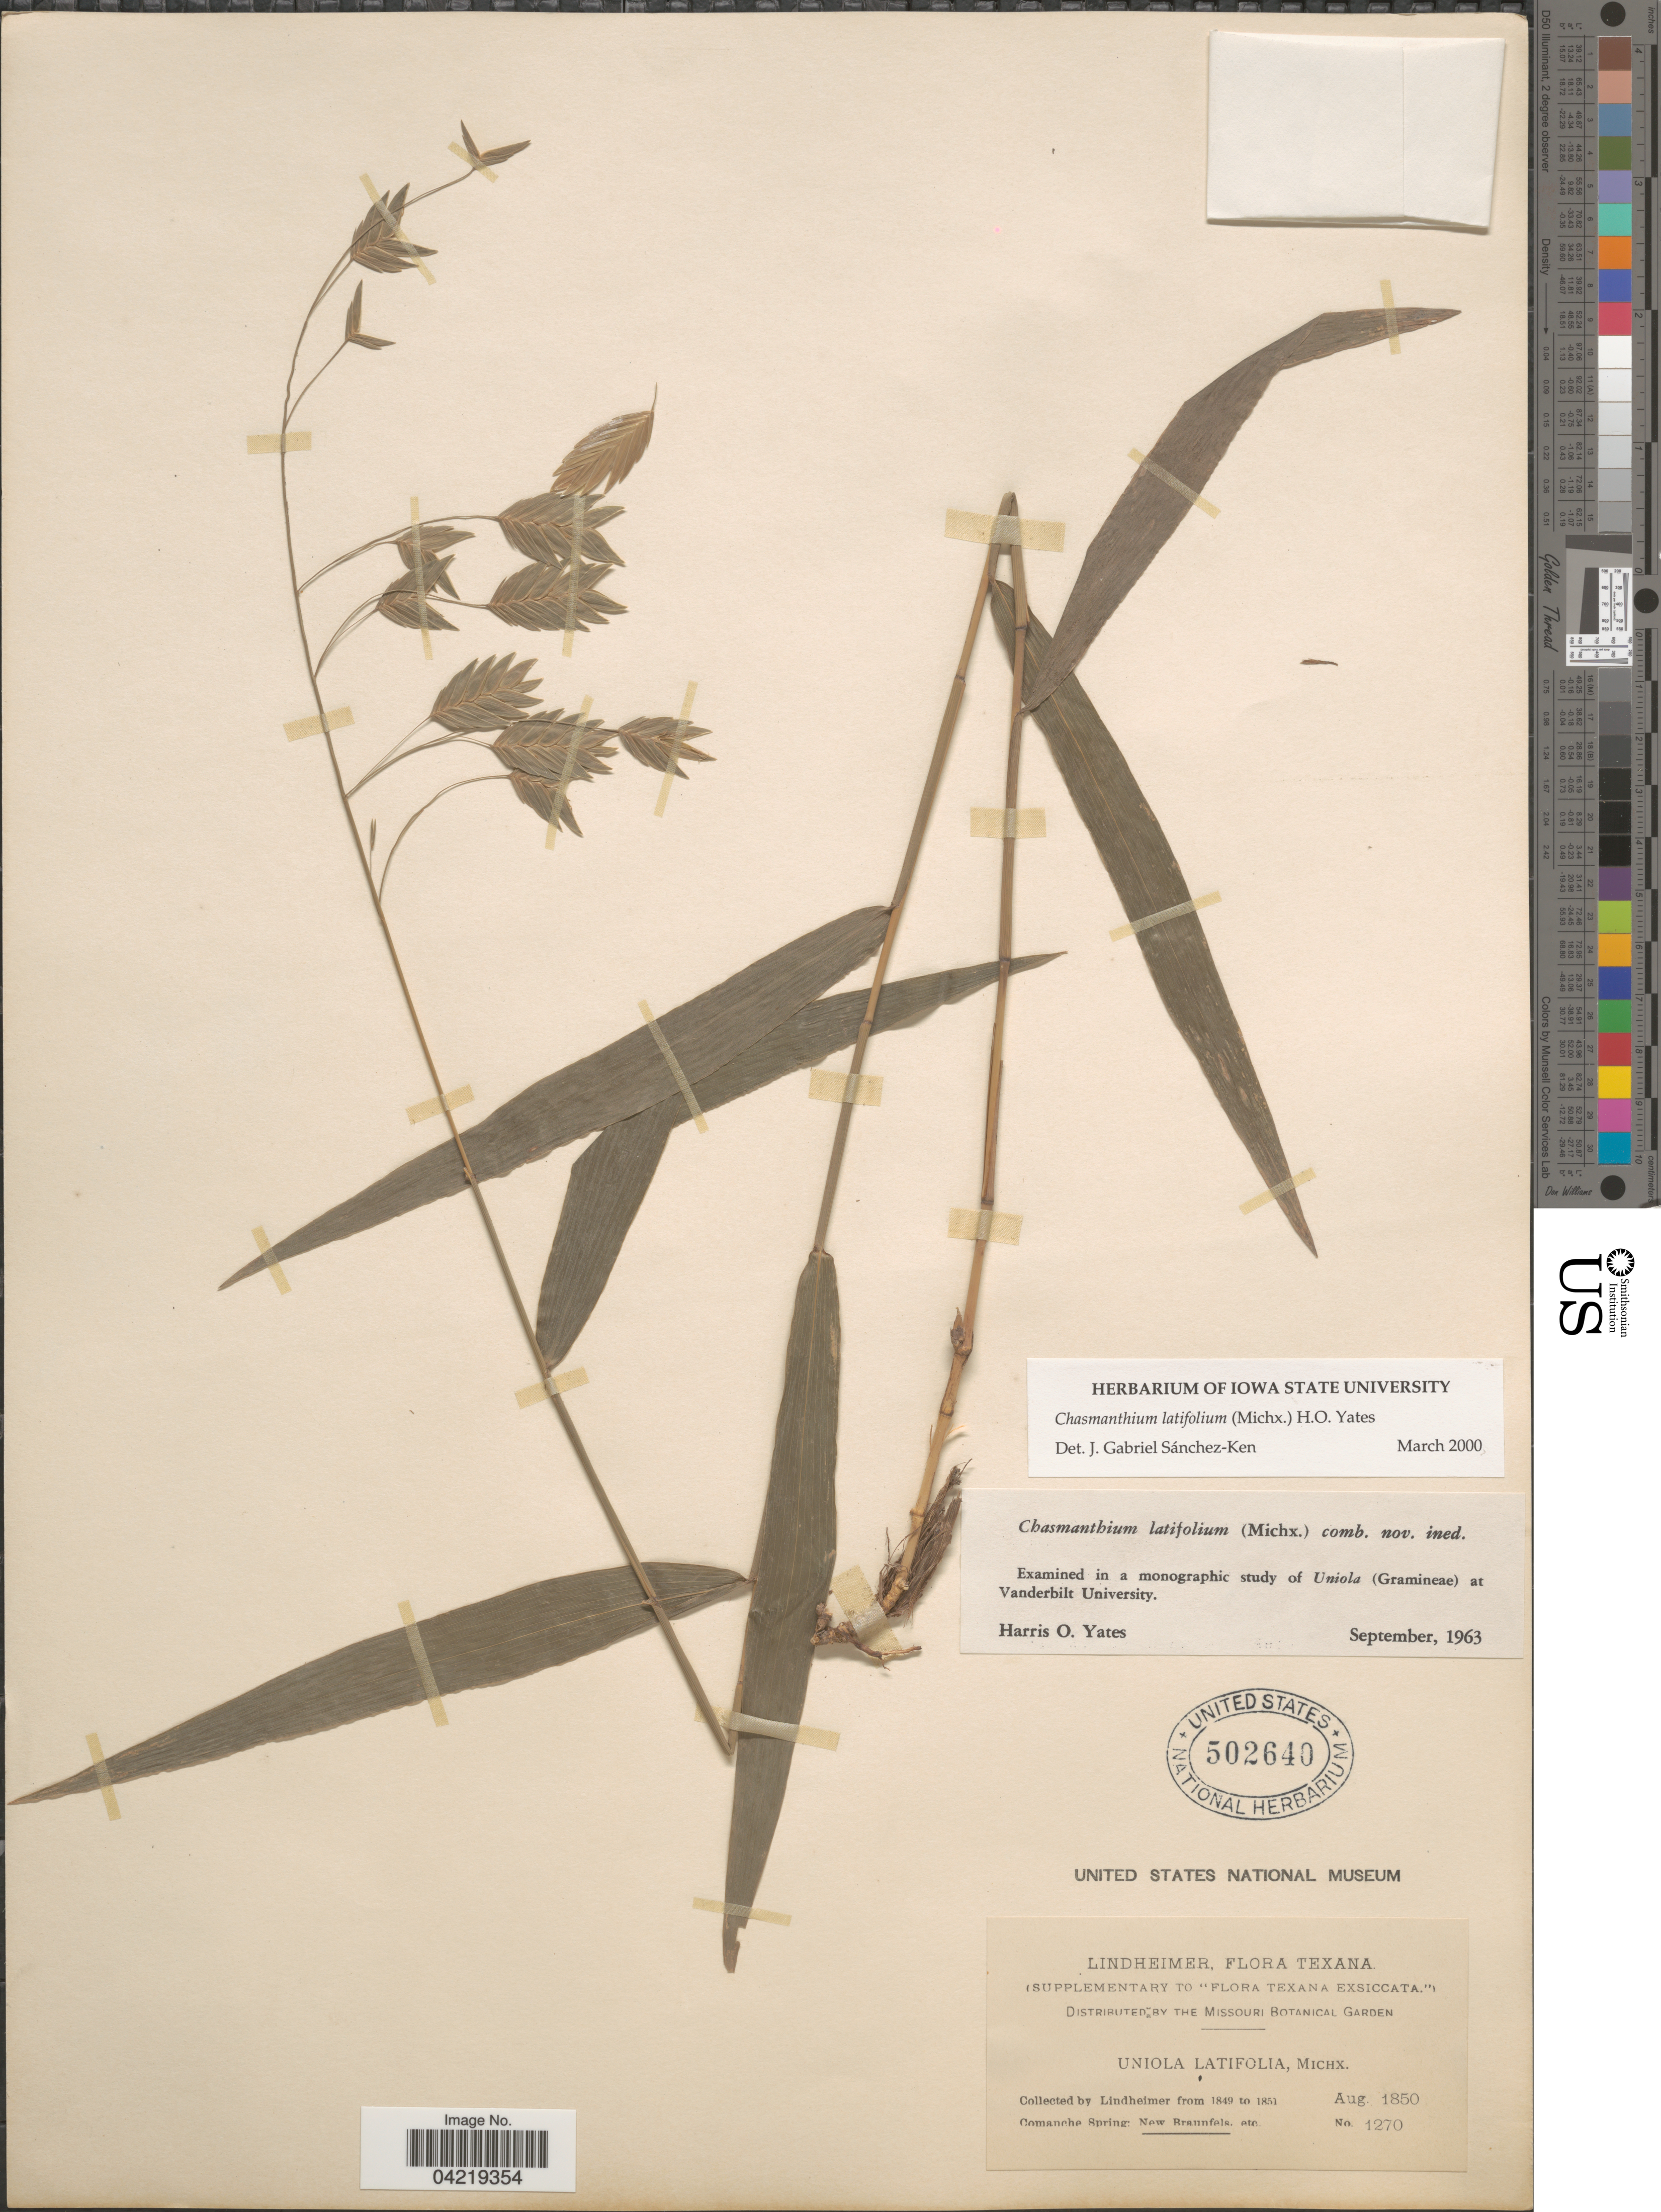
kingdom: Plantae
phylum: Tracheophyta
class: Liliopsida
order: Poales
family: Poaceae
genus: Chasmanthium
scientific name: Chasmanthium latifolium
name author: (Michx.) H.O. Yates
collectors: -. Lindheimer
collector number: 1270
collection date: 1849/1851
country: United States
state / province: Texas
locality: Comancha Spring: New Braunfels, etc.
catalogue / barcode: US 502640